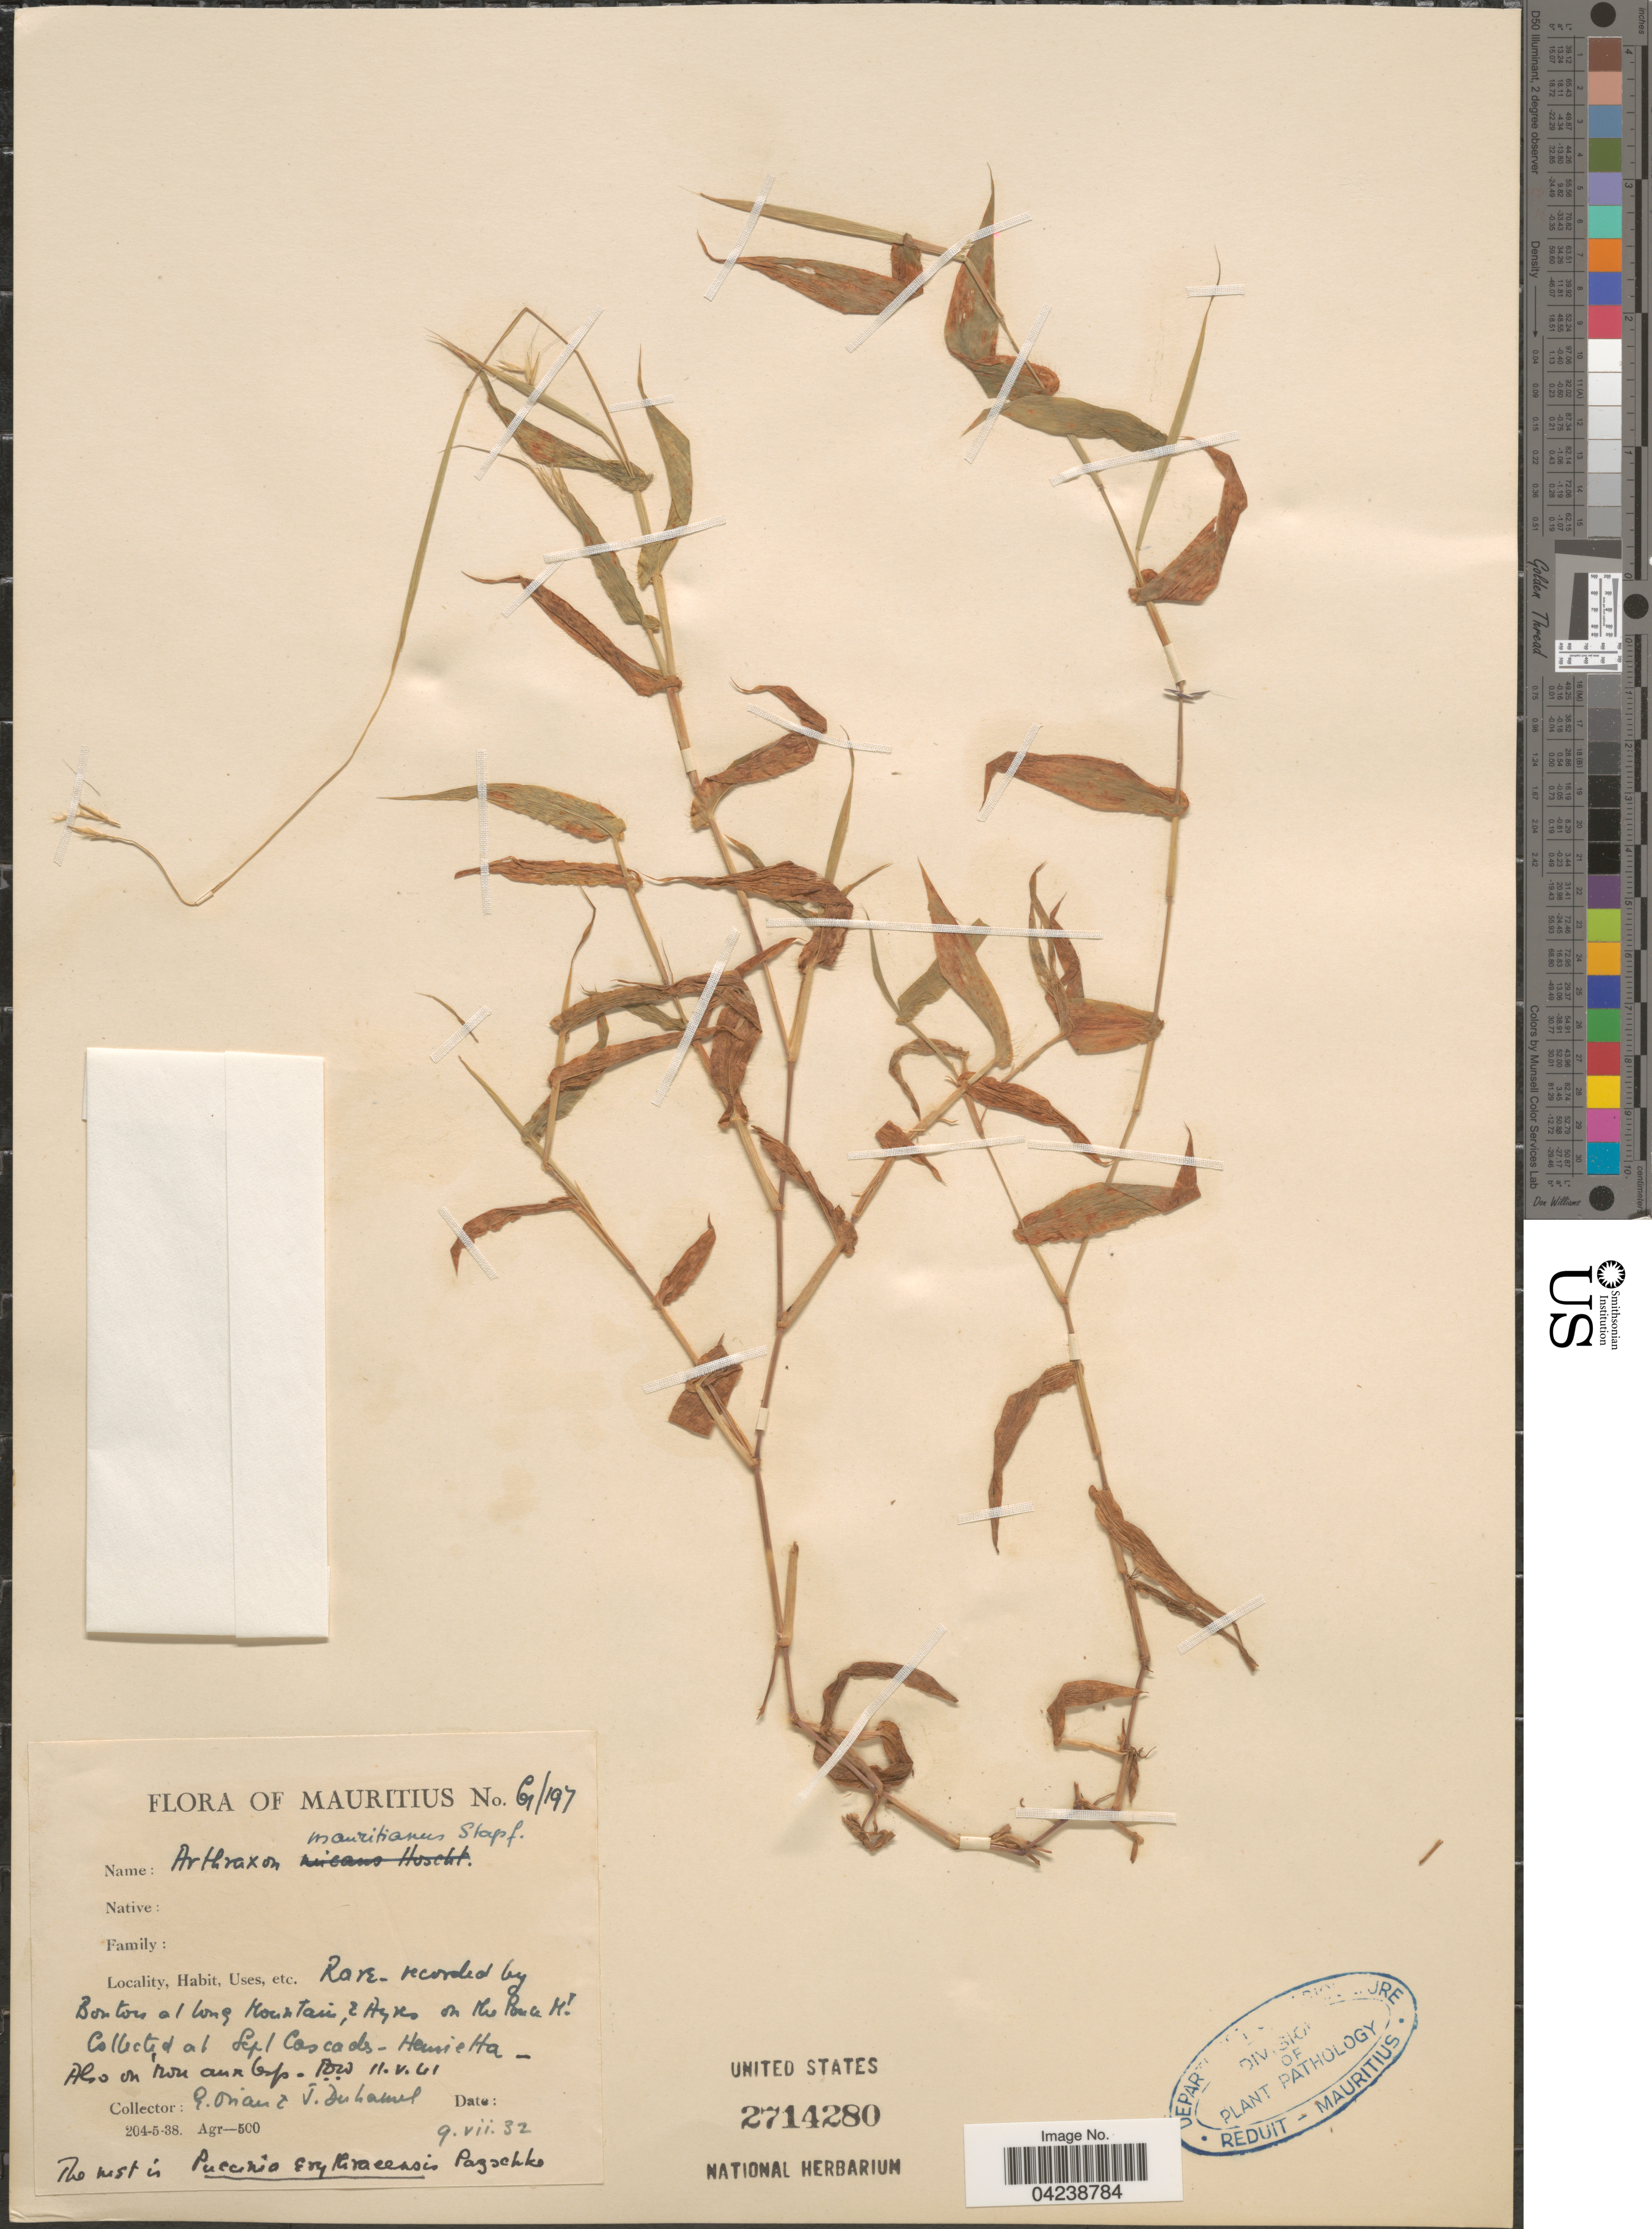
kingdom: Plantae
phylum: Tracheophyta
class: Liliopsida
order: Poales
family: Poaceae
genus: Arthraxon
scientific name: Arthraxon hispidus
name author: (Thunb.) Makino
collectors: G. Orian & J. Duhamel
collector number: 61/197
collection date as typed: Transcribed d/m/y: 9/7/32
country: Mauritius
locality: Sept Cascades - Henrietta.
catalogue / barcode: US 2714280